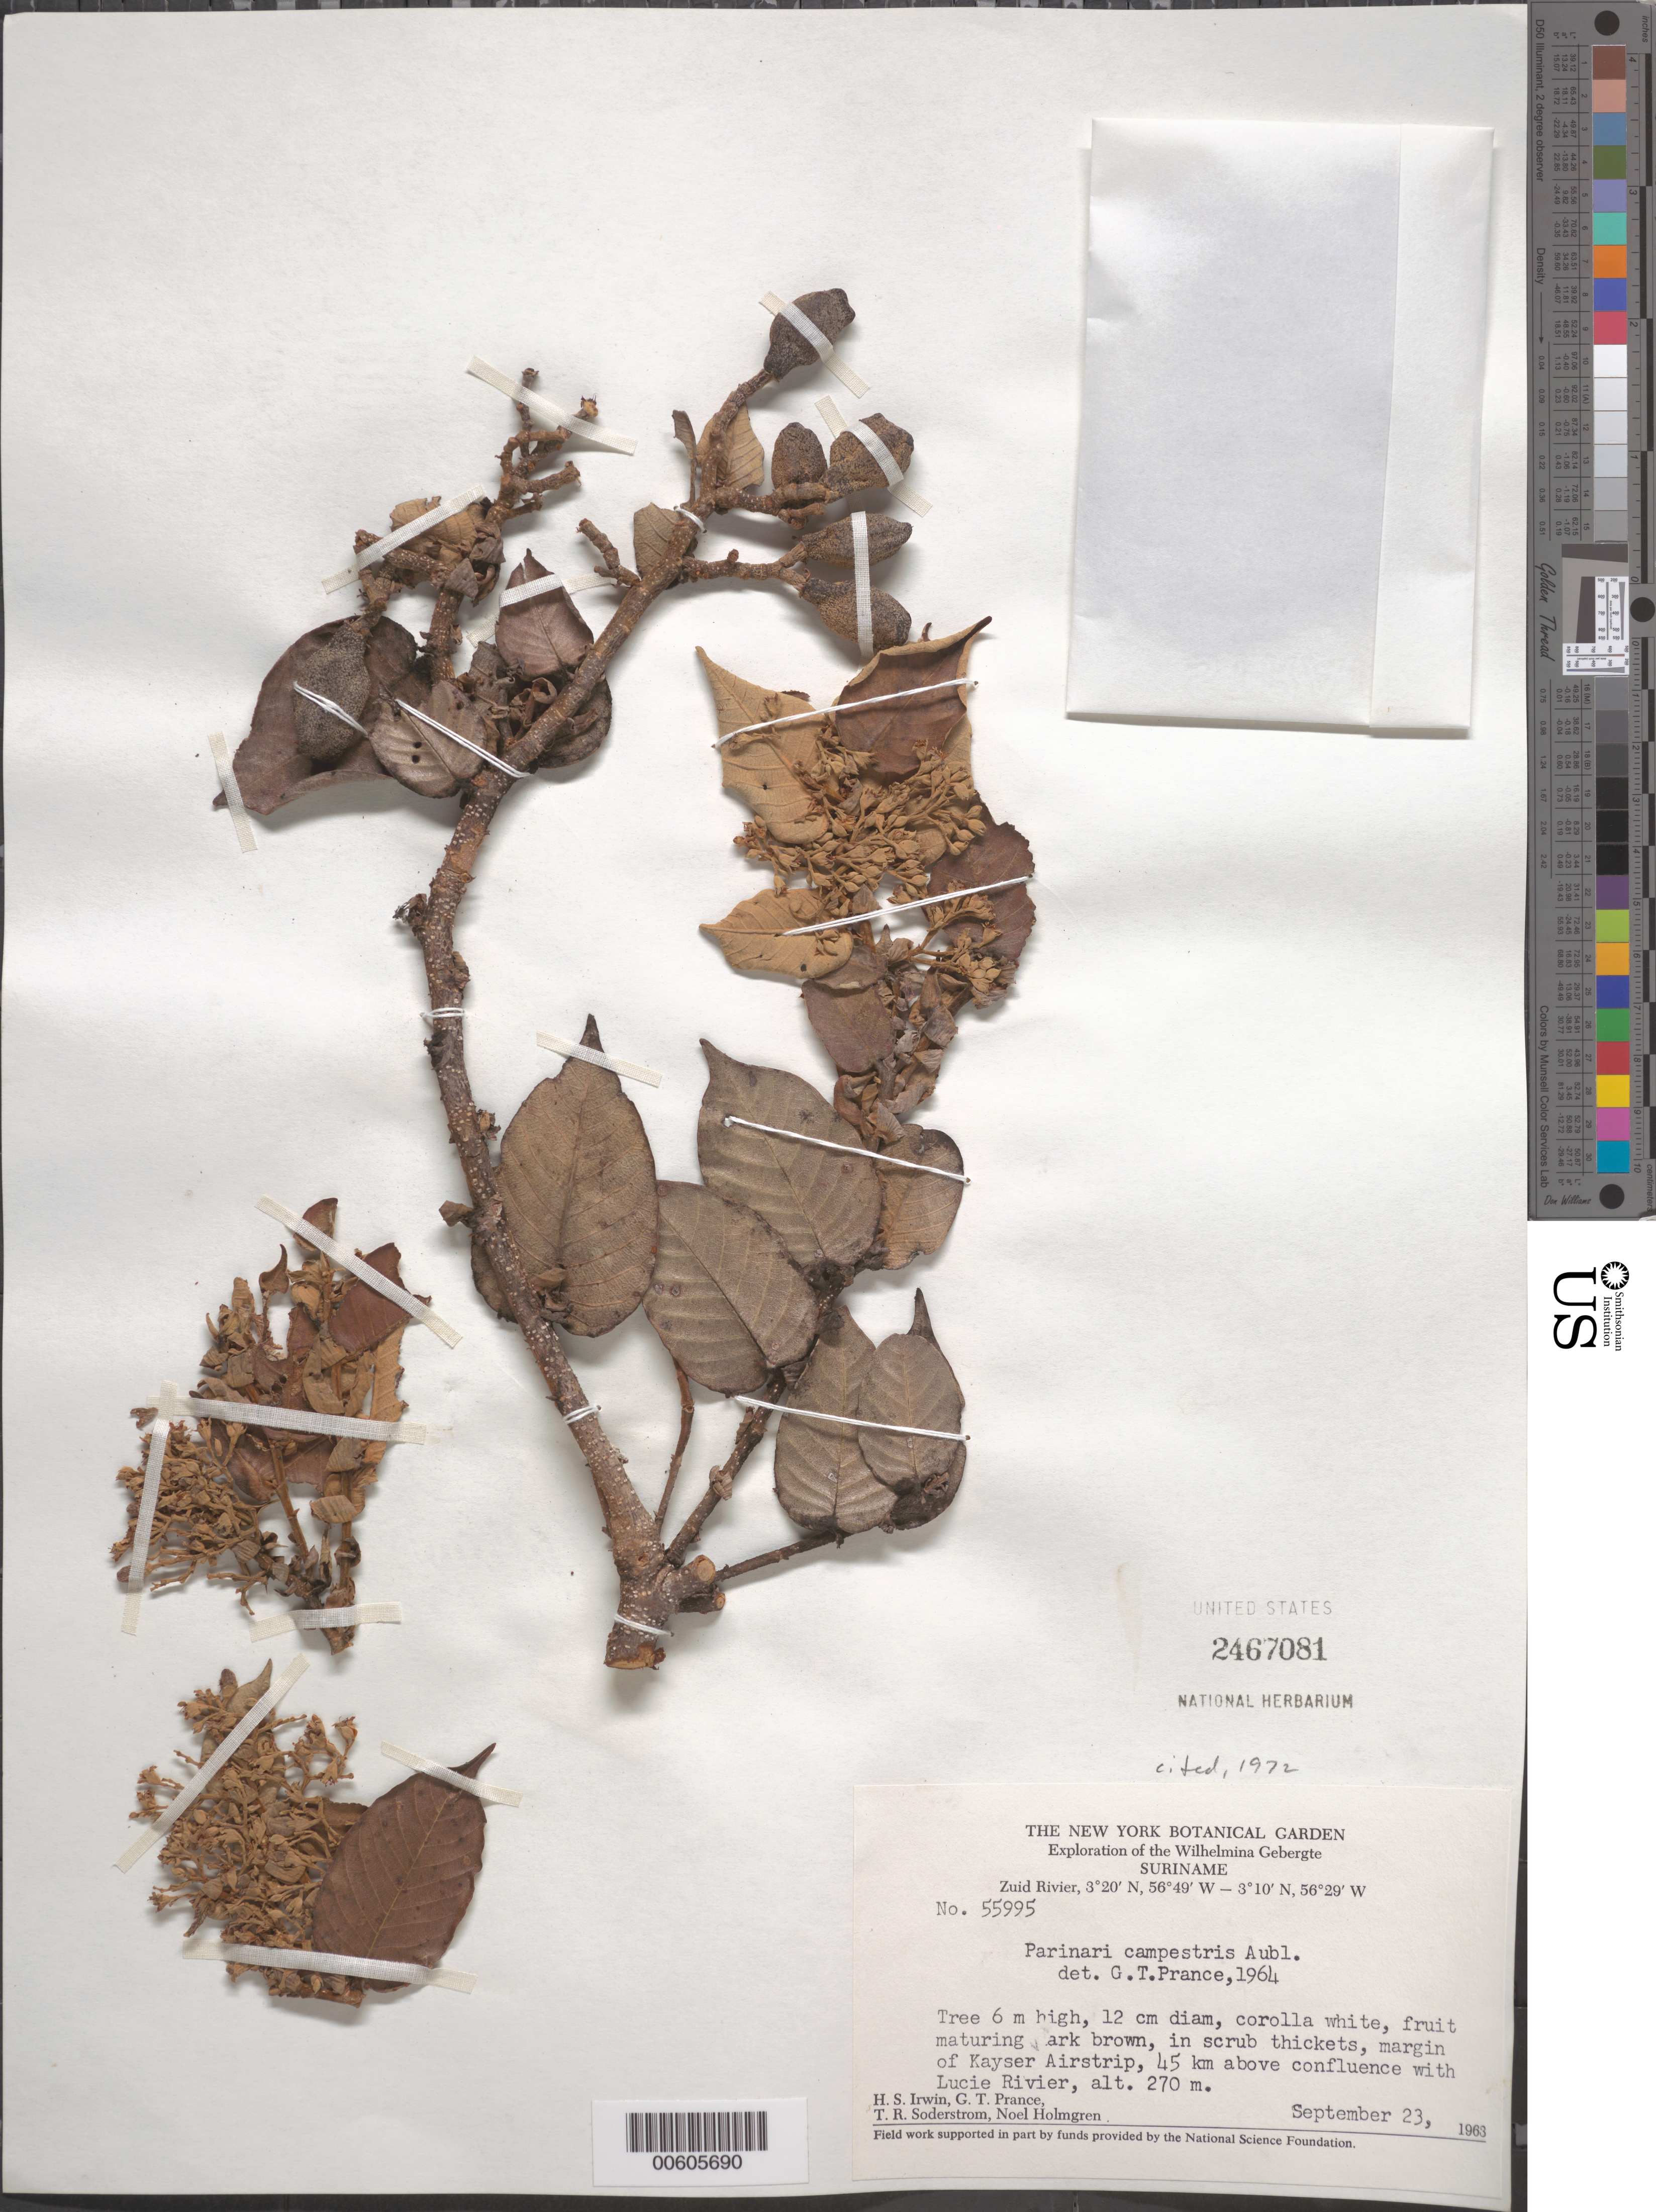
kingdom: Plantae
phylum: Tracheophyta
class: Magnoliopsida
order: Malpighiales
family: Chrysobalanaceae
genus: Parinari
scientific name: Parinari campestris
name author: Aubl.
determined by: Prance, G. T.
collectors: H. Irwin, G. T. Prance, T. R. Soderstrom & N. H. Holmgren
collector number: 55995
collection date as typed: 23-Sep-63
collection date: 1963-09-23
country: Suriname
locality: Kayser Airstrip, Zuid R., 45 km above confl. with Lucie R., Wilhelmina Gebergte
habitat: Scrub thickets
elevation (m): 270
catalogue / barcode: US 2467081